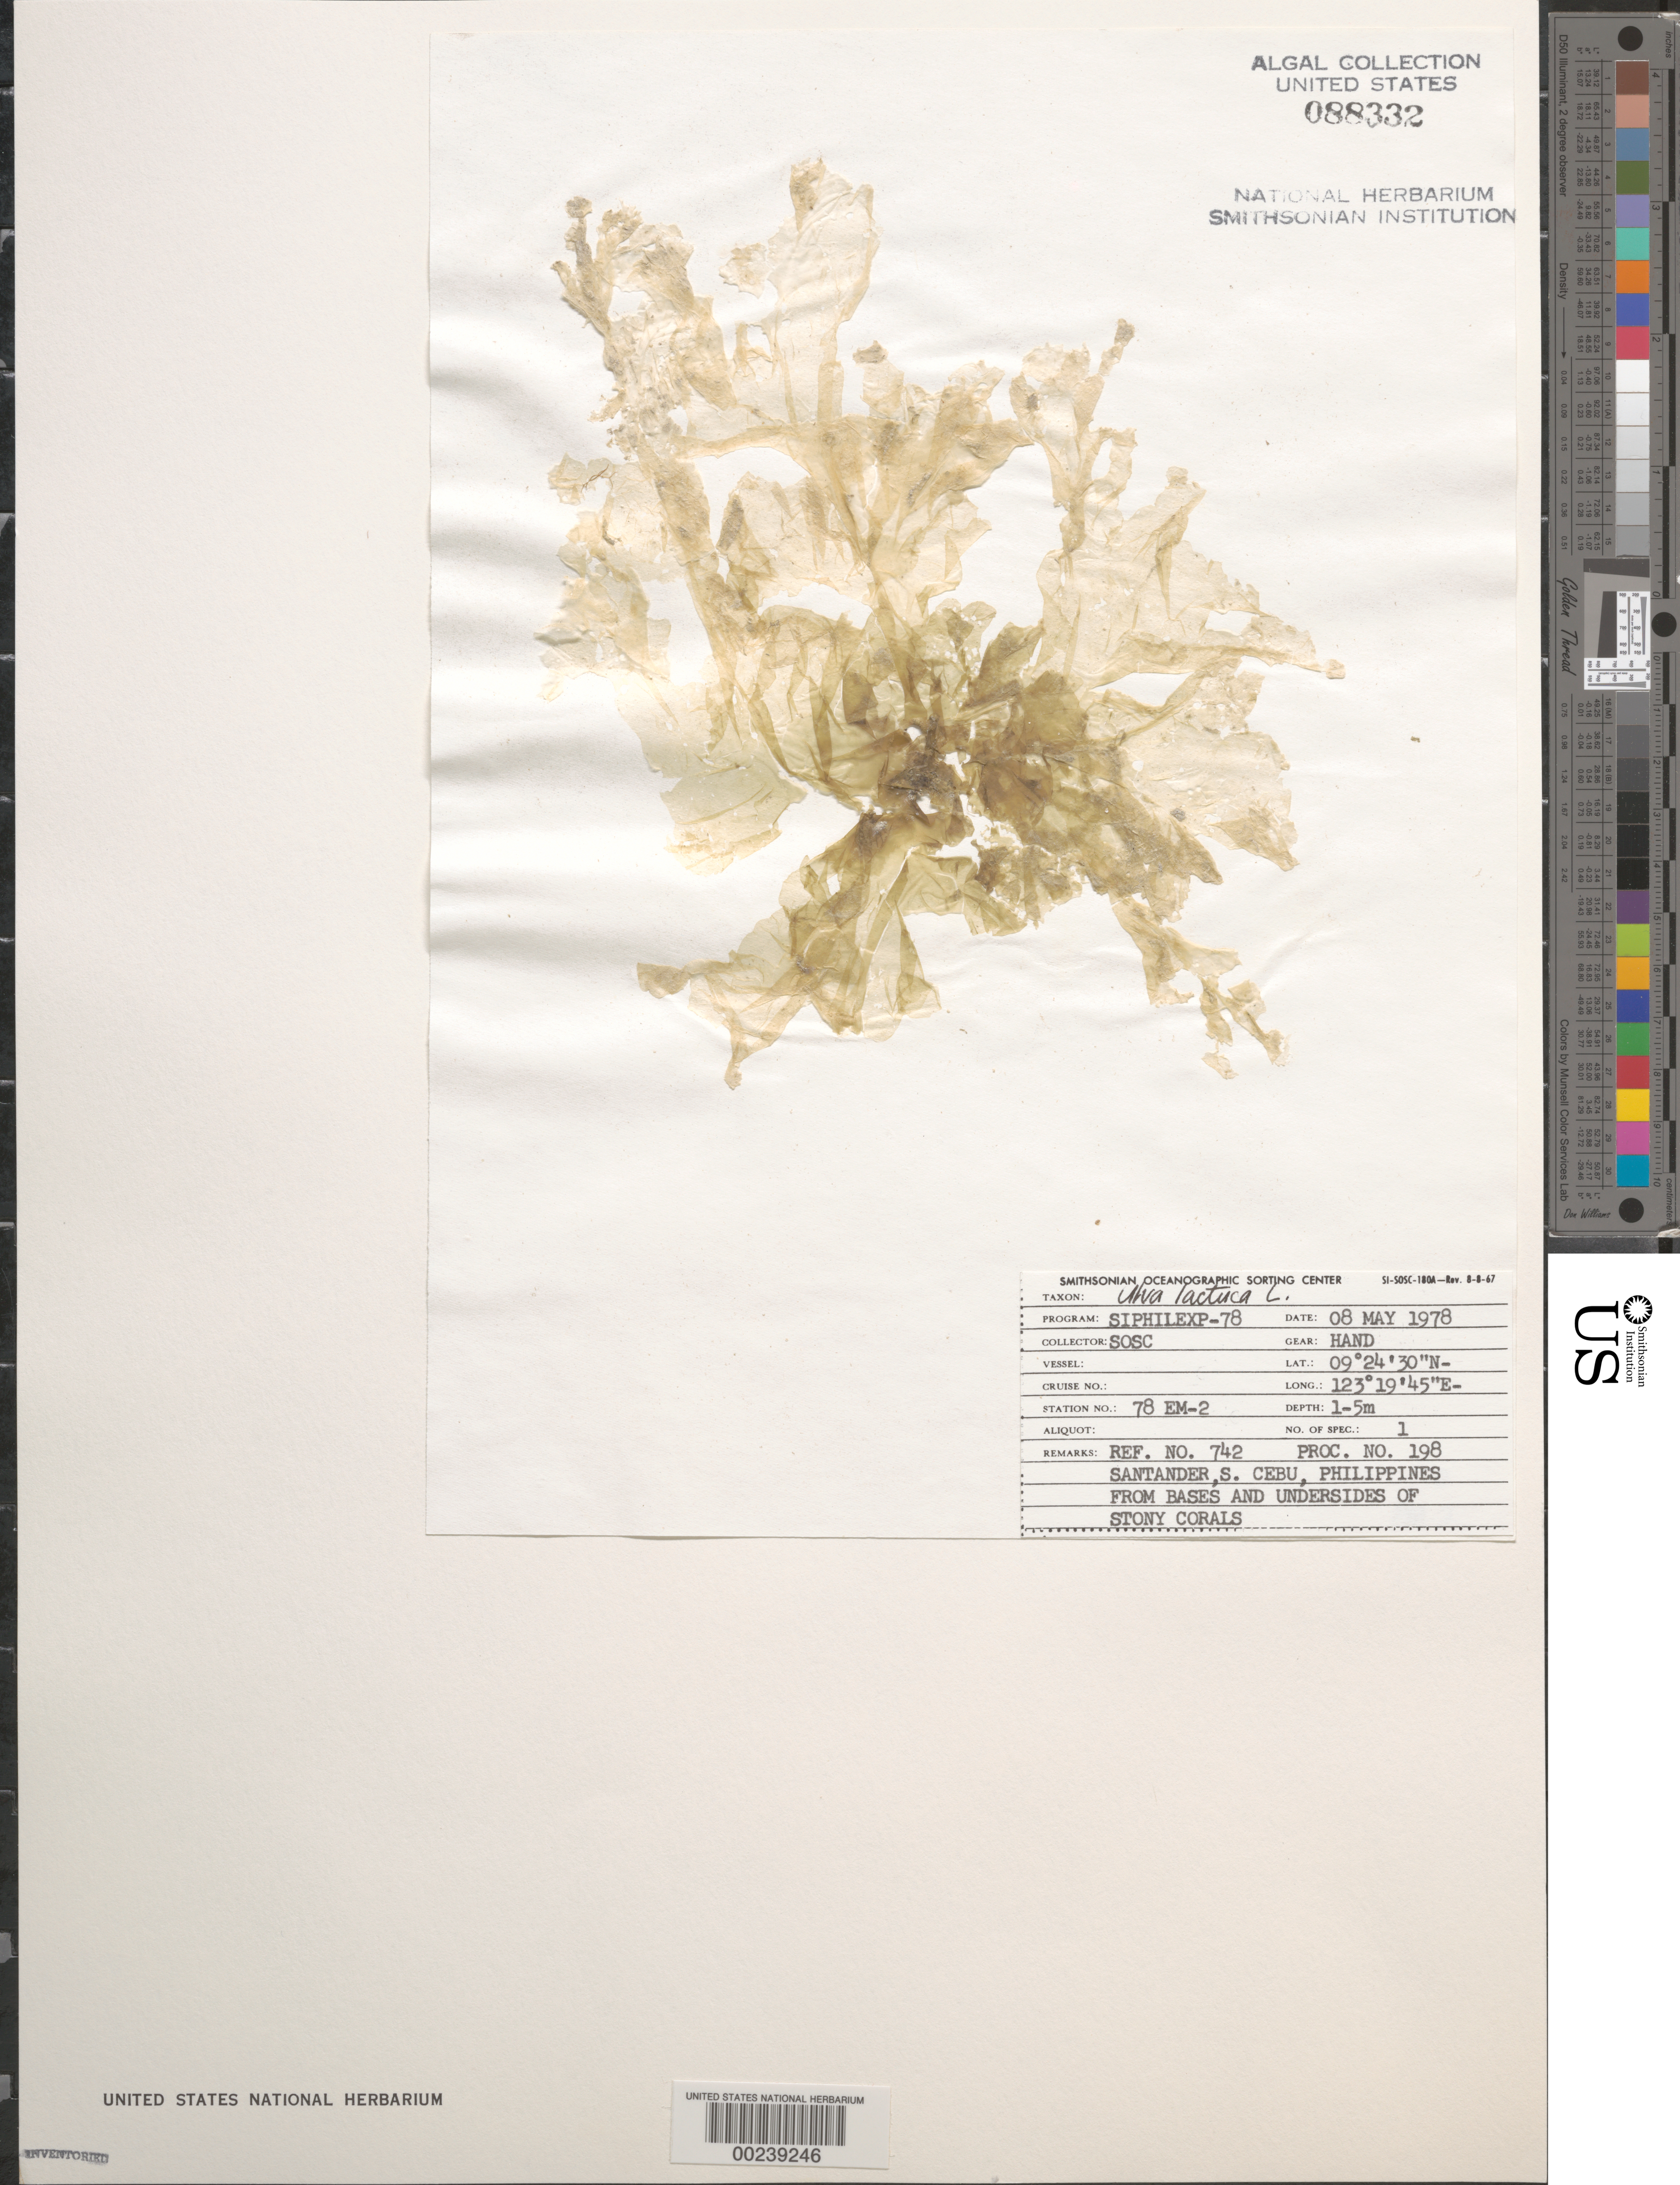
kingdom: Plantae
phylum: Chlorophyta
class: Ulvophyceae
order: Ulvales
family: Ulvaceae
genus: Ulva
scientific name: Ulva lactuca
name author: L.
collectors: SOSC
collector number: Station 78 Em-2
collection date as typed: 08 May 1978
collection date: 1978-05-08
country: Philippines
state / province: Central Visayas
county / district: Cebu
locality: Santander, cebu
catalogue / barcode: US 88332